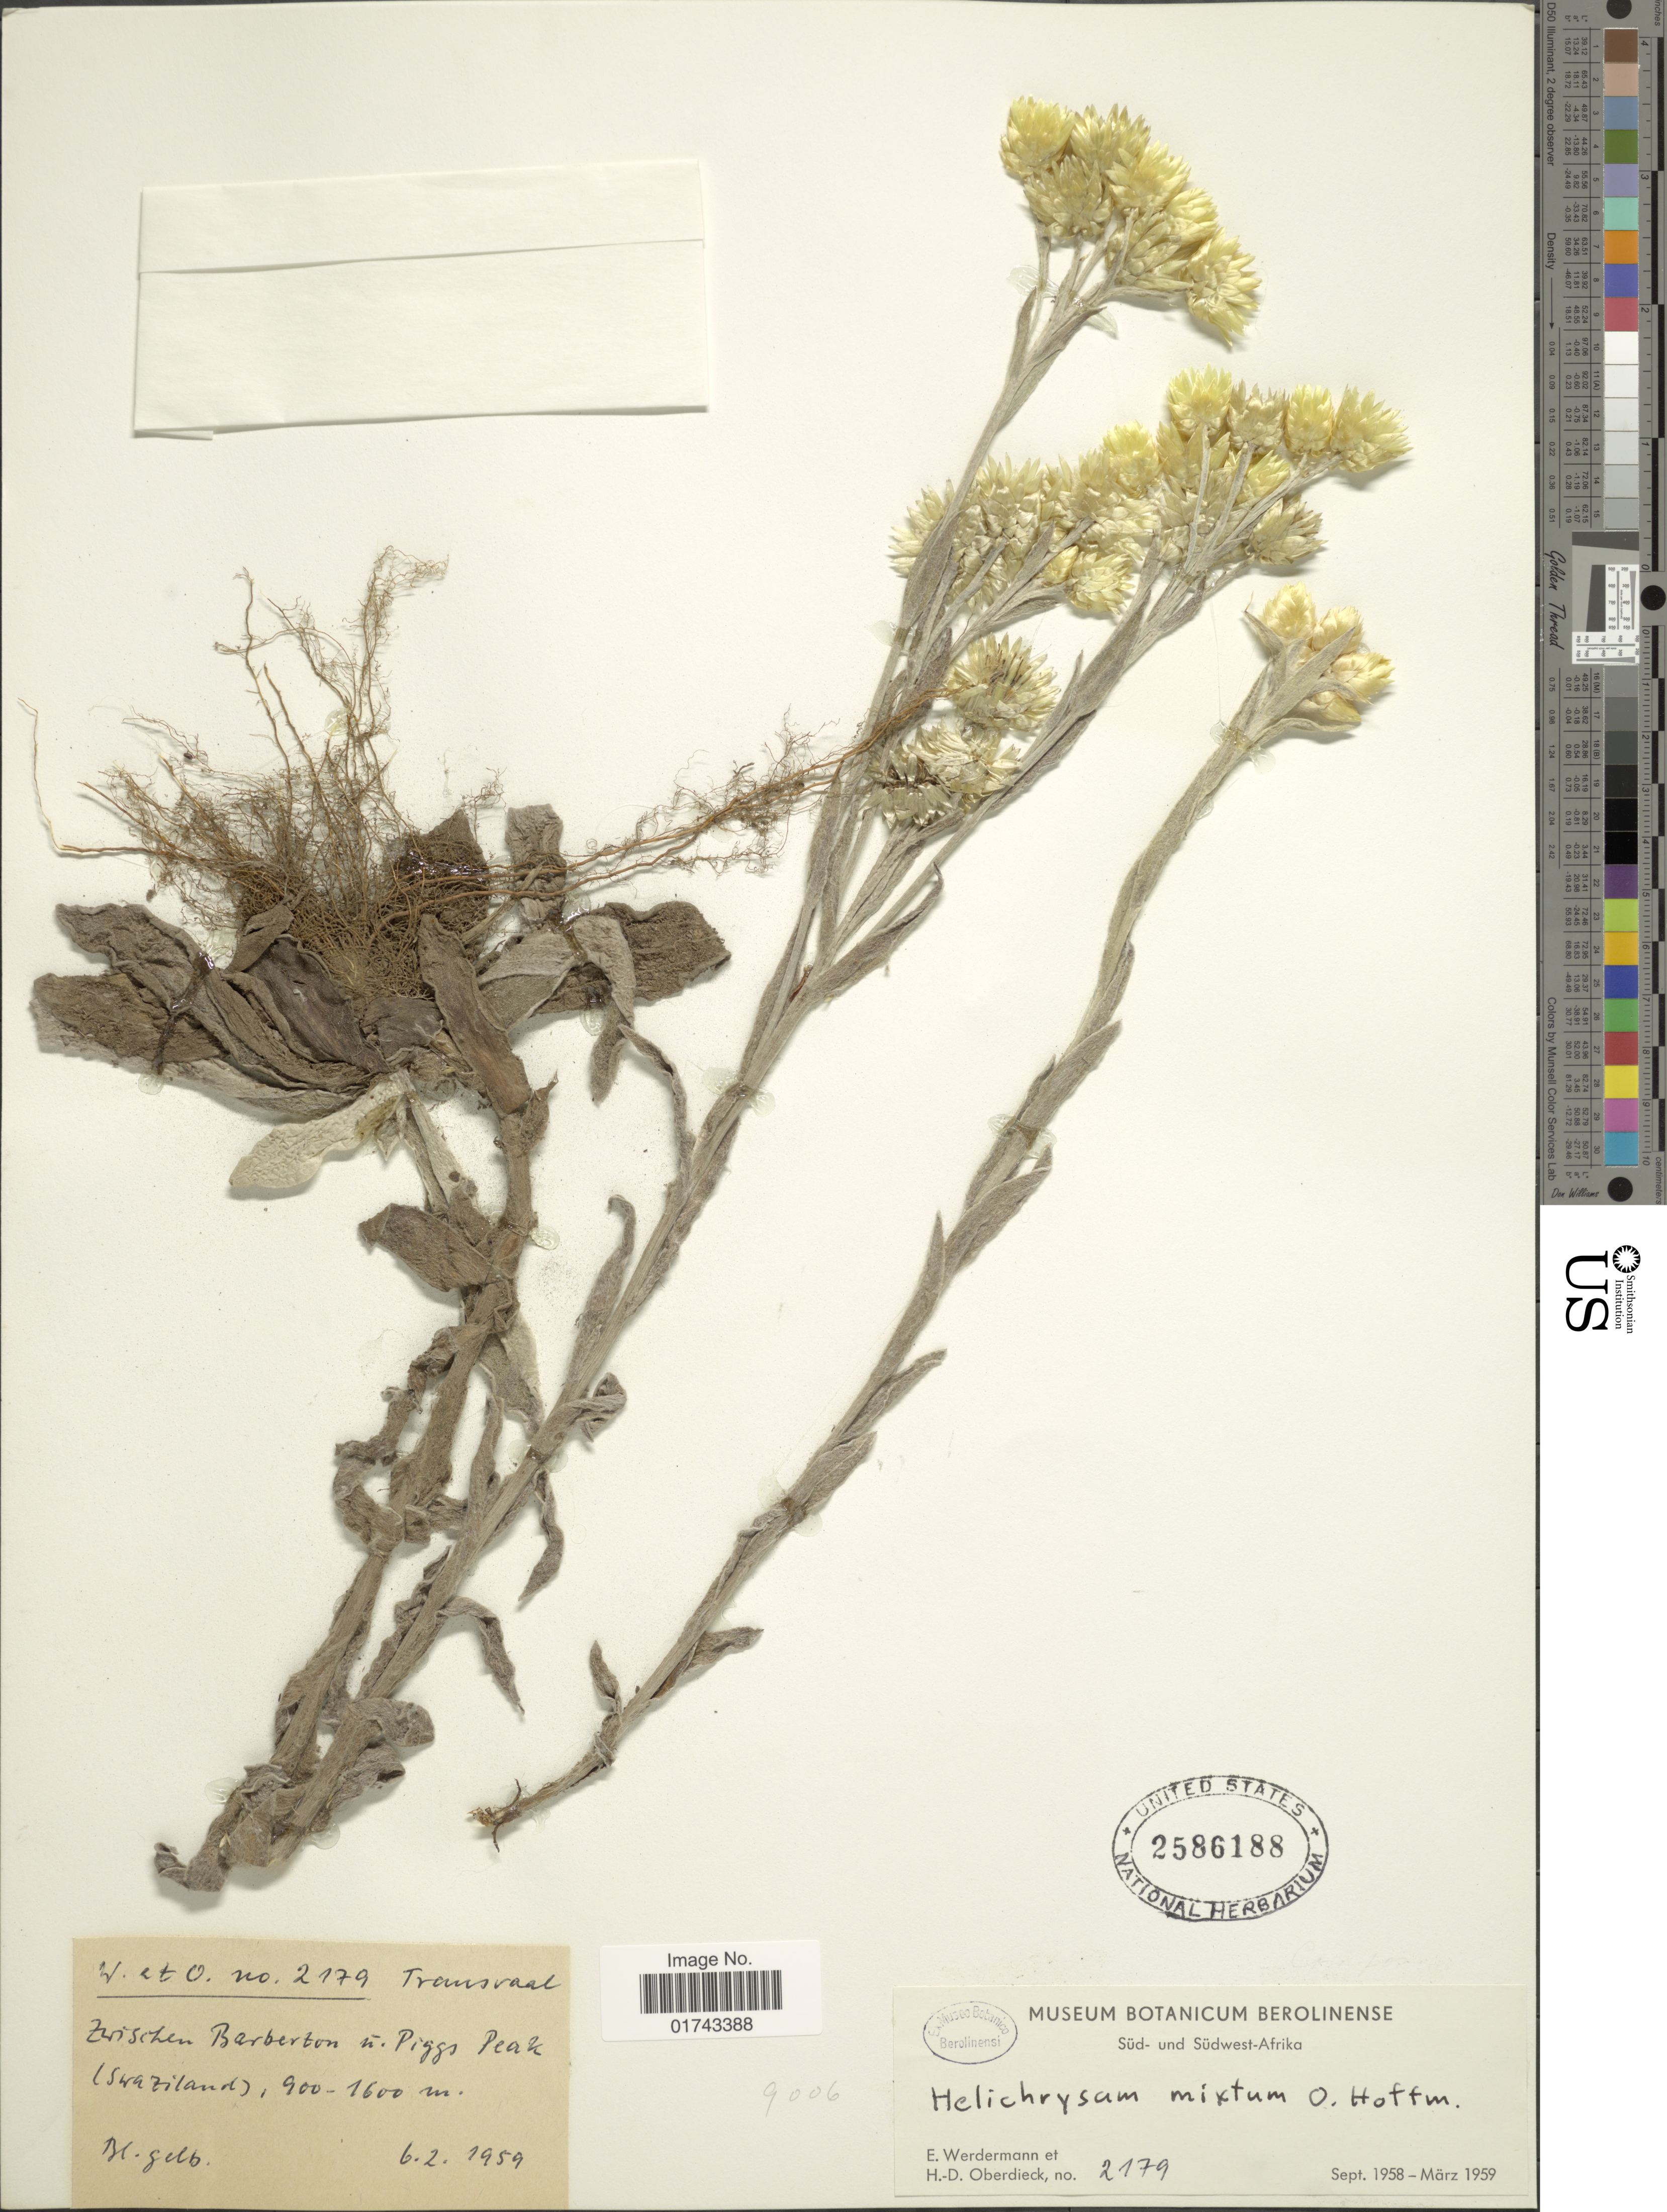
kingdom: Plantae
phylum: Tracheophyta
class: Magnoliopsida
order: Asterales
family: Asteraceae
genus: Helichrysum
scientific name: Helichrysum mixtum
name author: (Kuntze) Moeser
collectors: E. Werdermann & H. Oberdieck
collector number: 2179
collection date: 1959-02-06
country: Eswatini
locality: Transvaal, Zwischen Barberton n. Piggs Peak, Süd- und Südwest Afrika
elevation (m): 900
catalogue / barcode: US 2586188